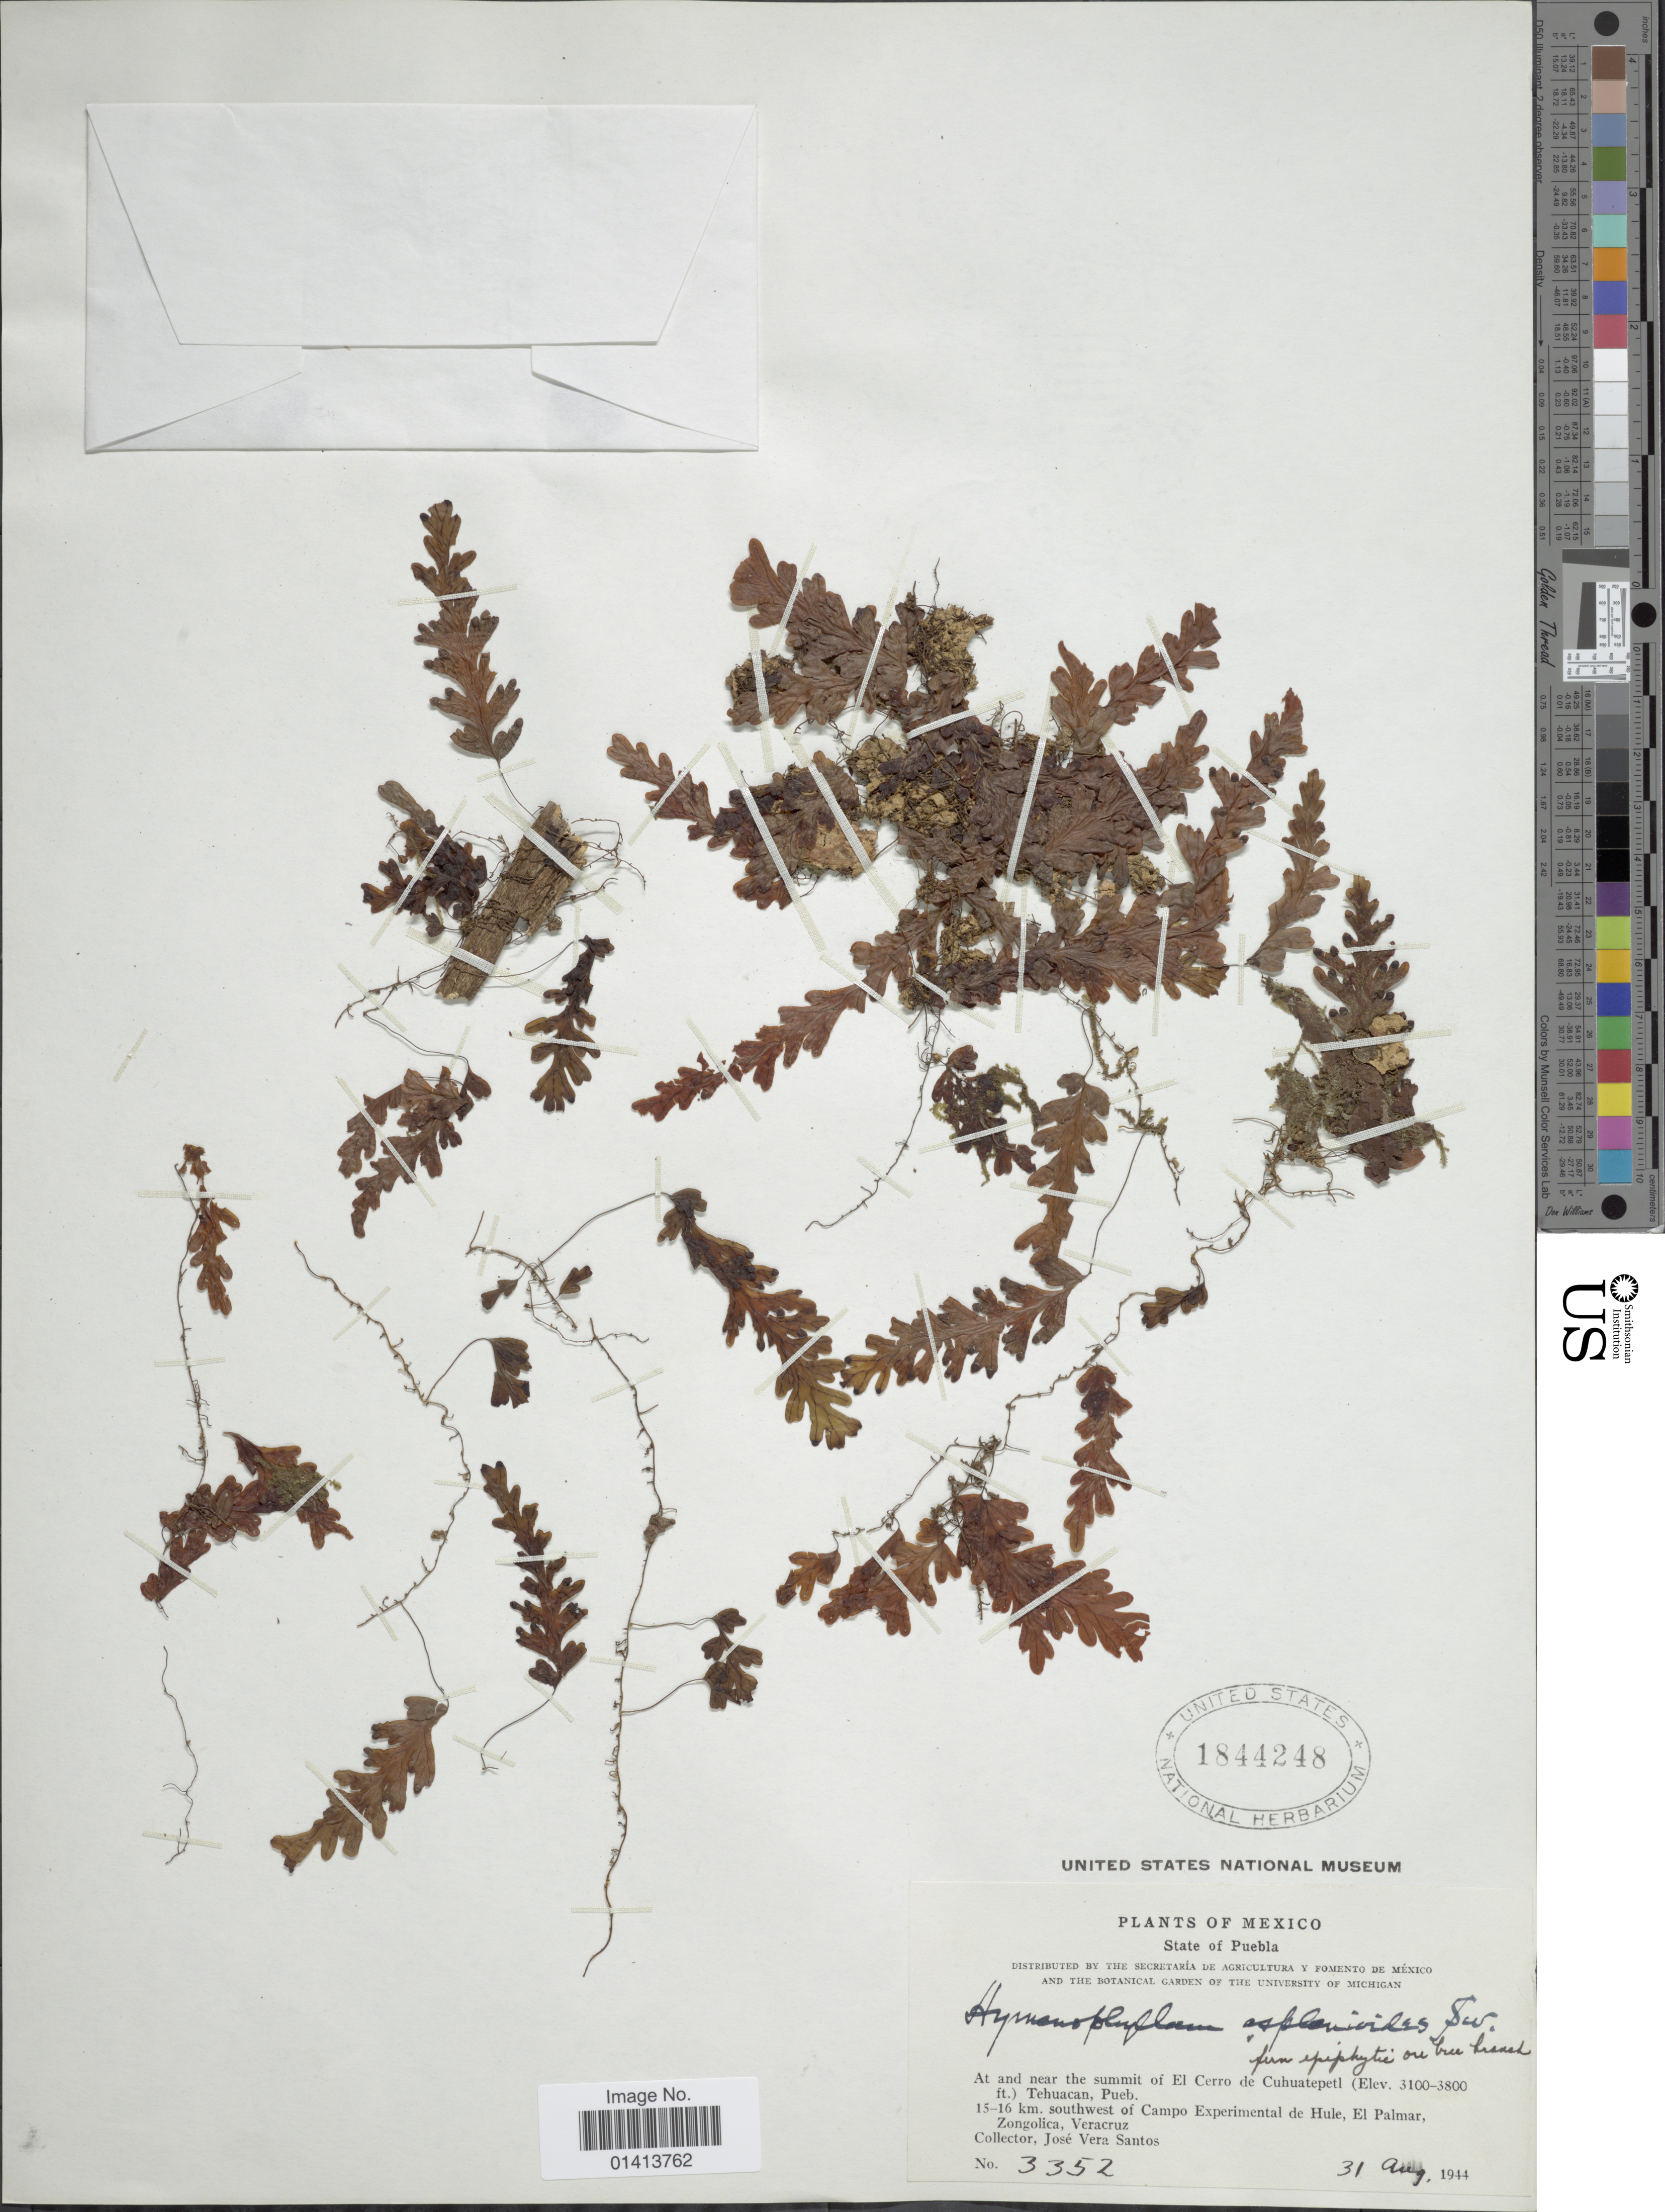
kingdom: Plantae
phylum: Tracheophyta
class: Polypodiopsida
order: Hymenophyllales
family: Hymenophyllaceae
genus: Hymenophyllum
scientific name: Hymenophyllum asplenioides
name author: (Sw.) Sw.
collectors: J. V. Santos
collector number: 3352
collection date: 1944-08-31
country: Mexico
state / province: Puebla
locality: At and near the summit of El Cerro de Cuhuatepetl, Tehuacan, 15-16 km southwest of Campo Experimental de Hule, El Palmar, Zongoloca, Veracruz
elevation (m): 945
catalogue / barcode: US 1844248